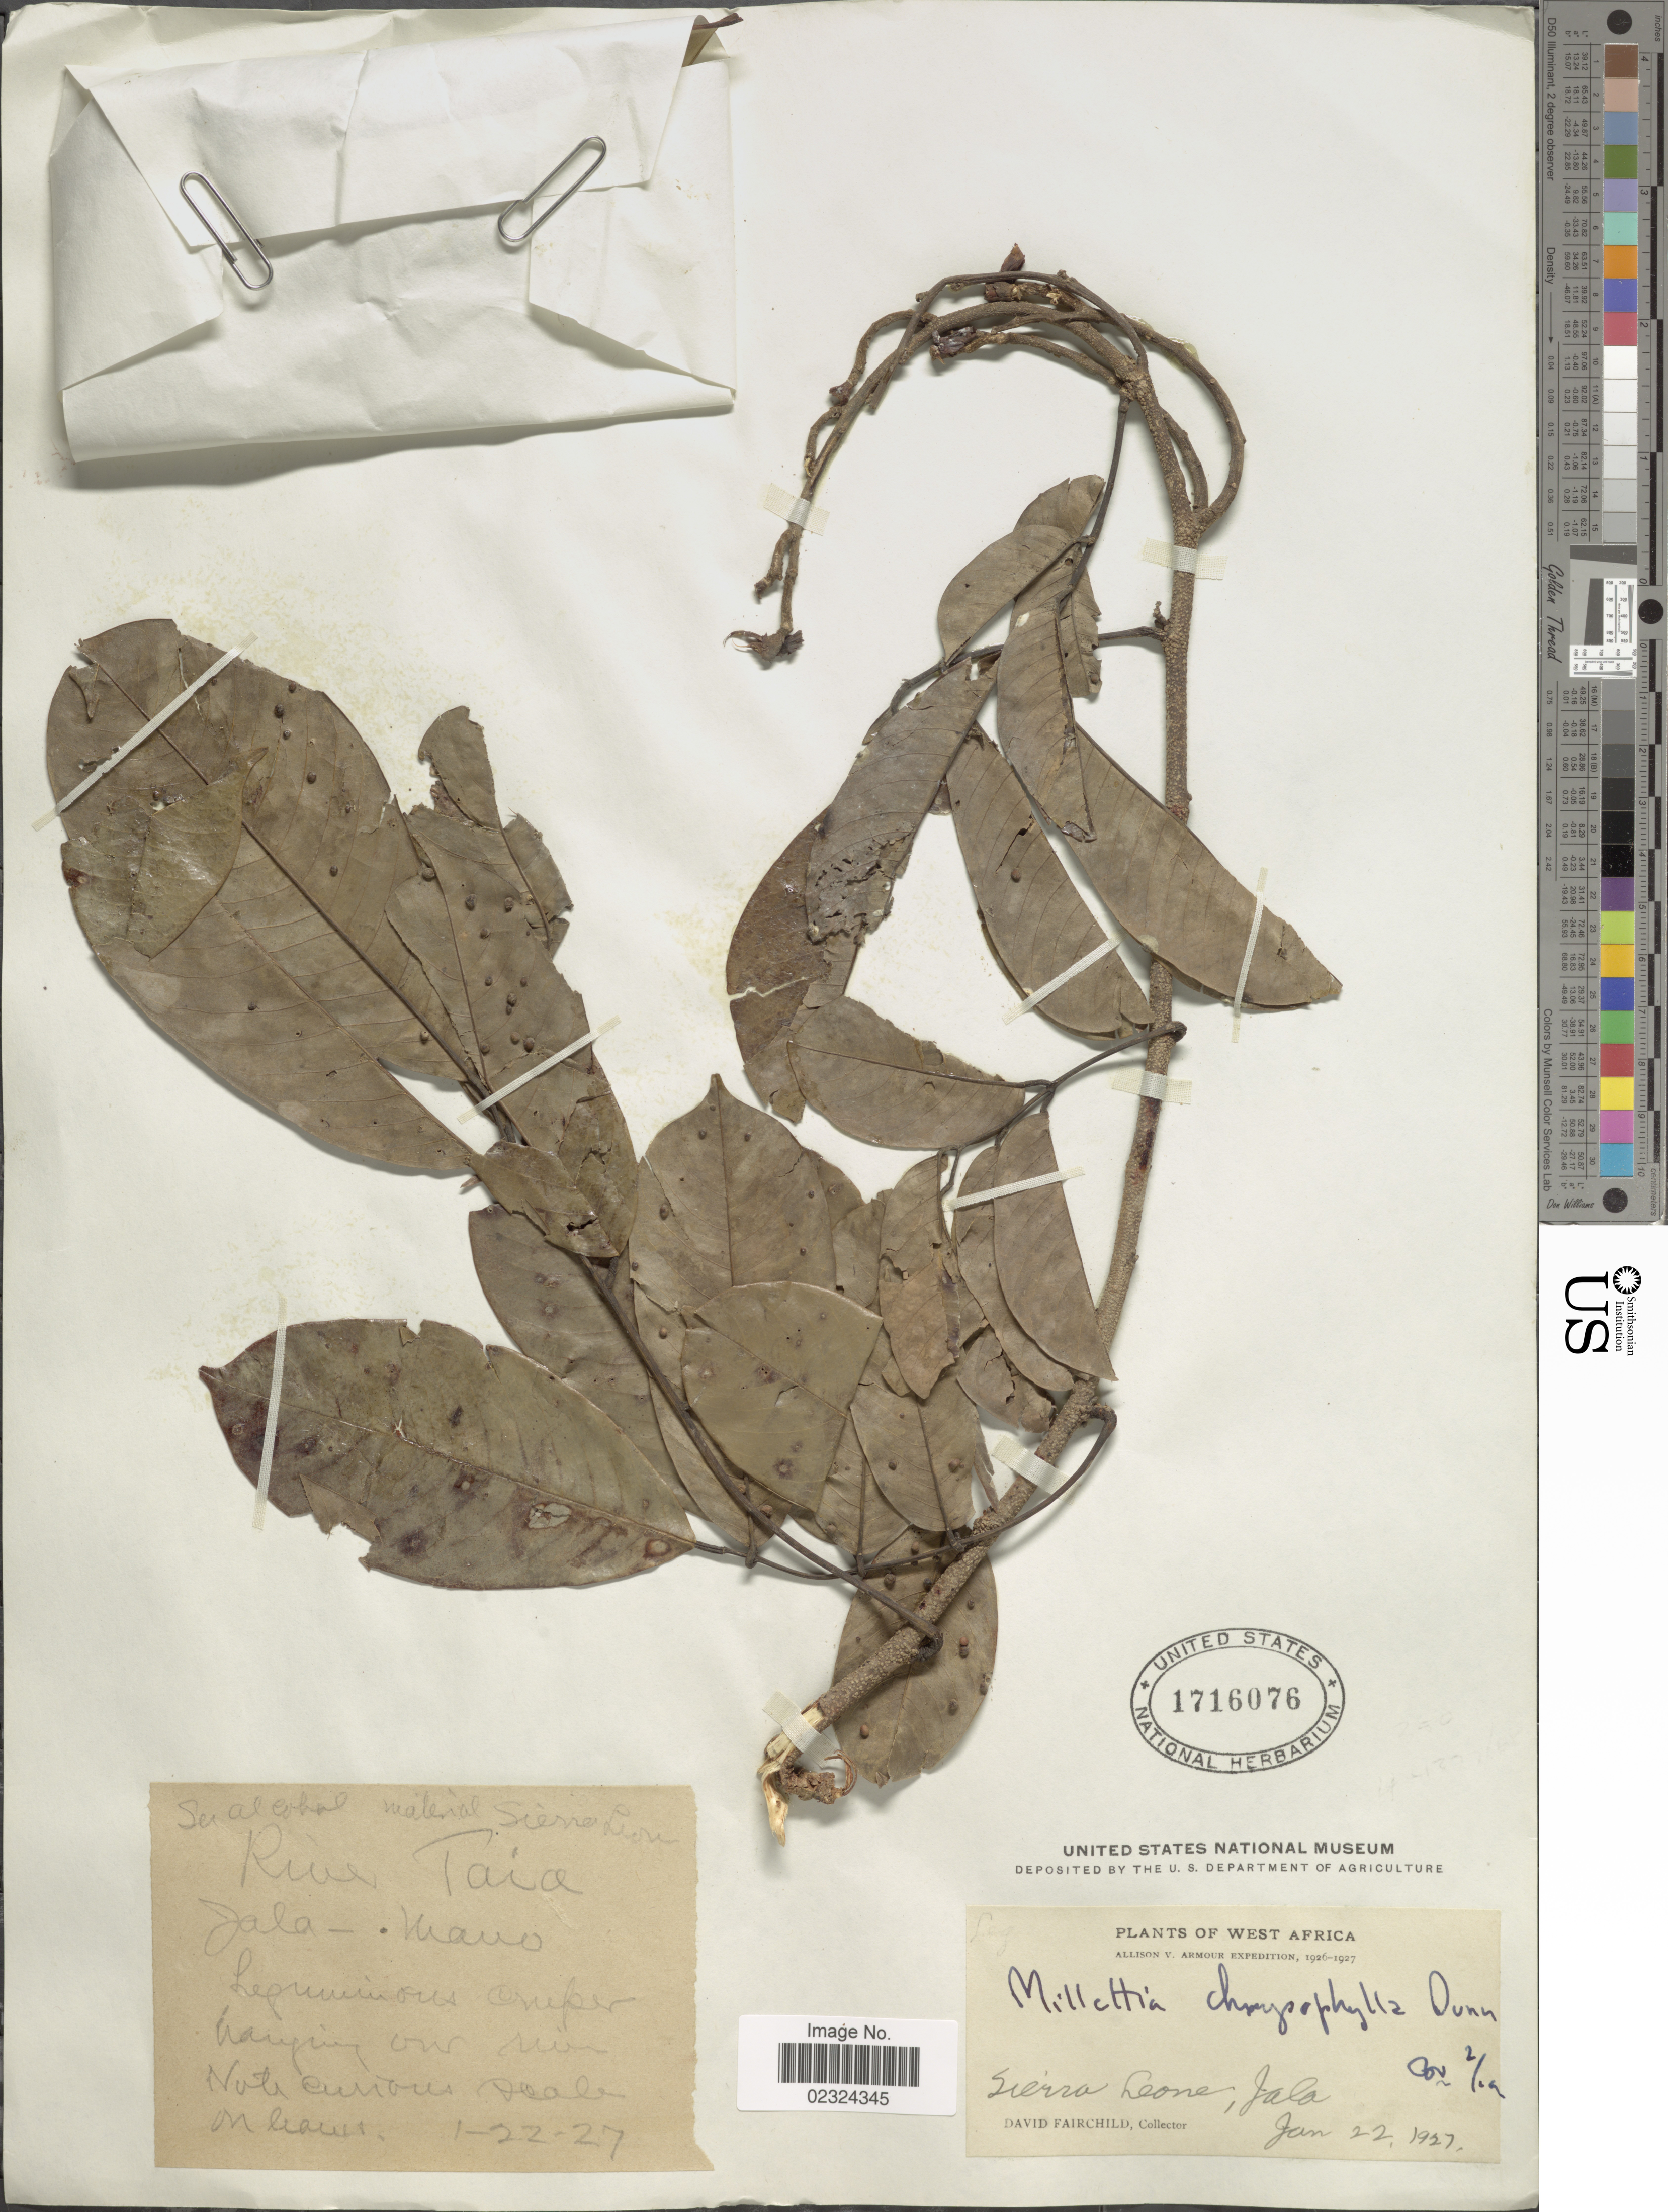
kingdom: Plantae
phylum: Tracheophyta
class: Magnoliopsida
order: Fabales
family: Fabaceae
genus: Millettia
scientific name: Millettia chrysophylla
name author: Dunn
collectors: D. Fairchild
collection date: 1927-01-22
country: Sierra Leone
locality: Jala- Mano. West Africa. Rive Taica.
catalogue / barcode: US 1716076